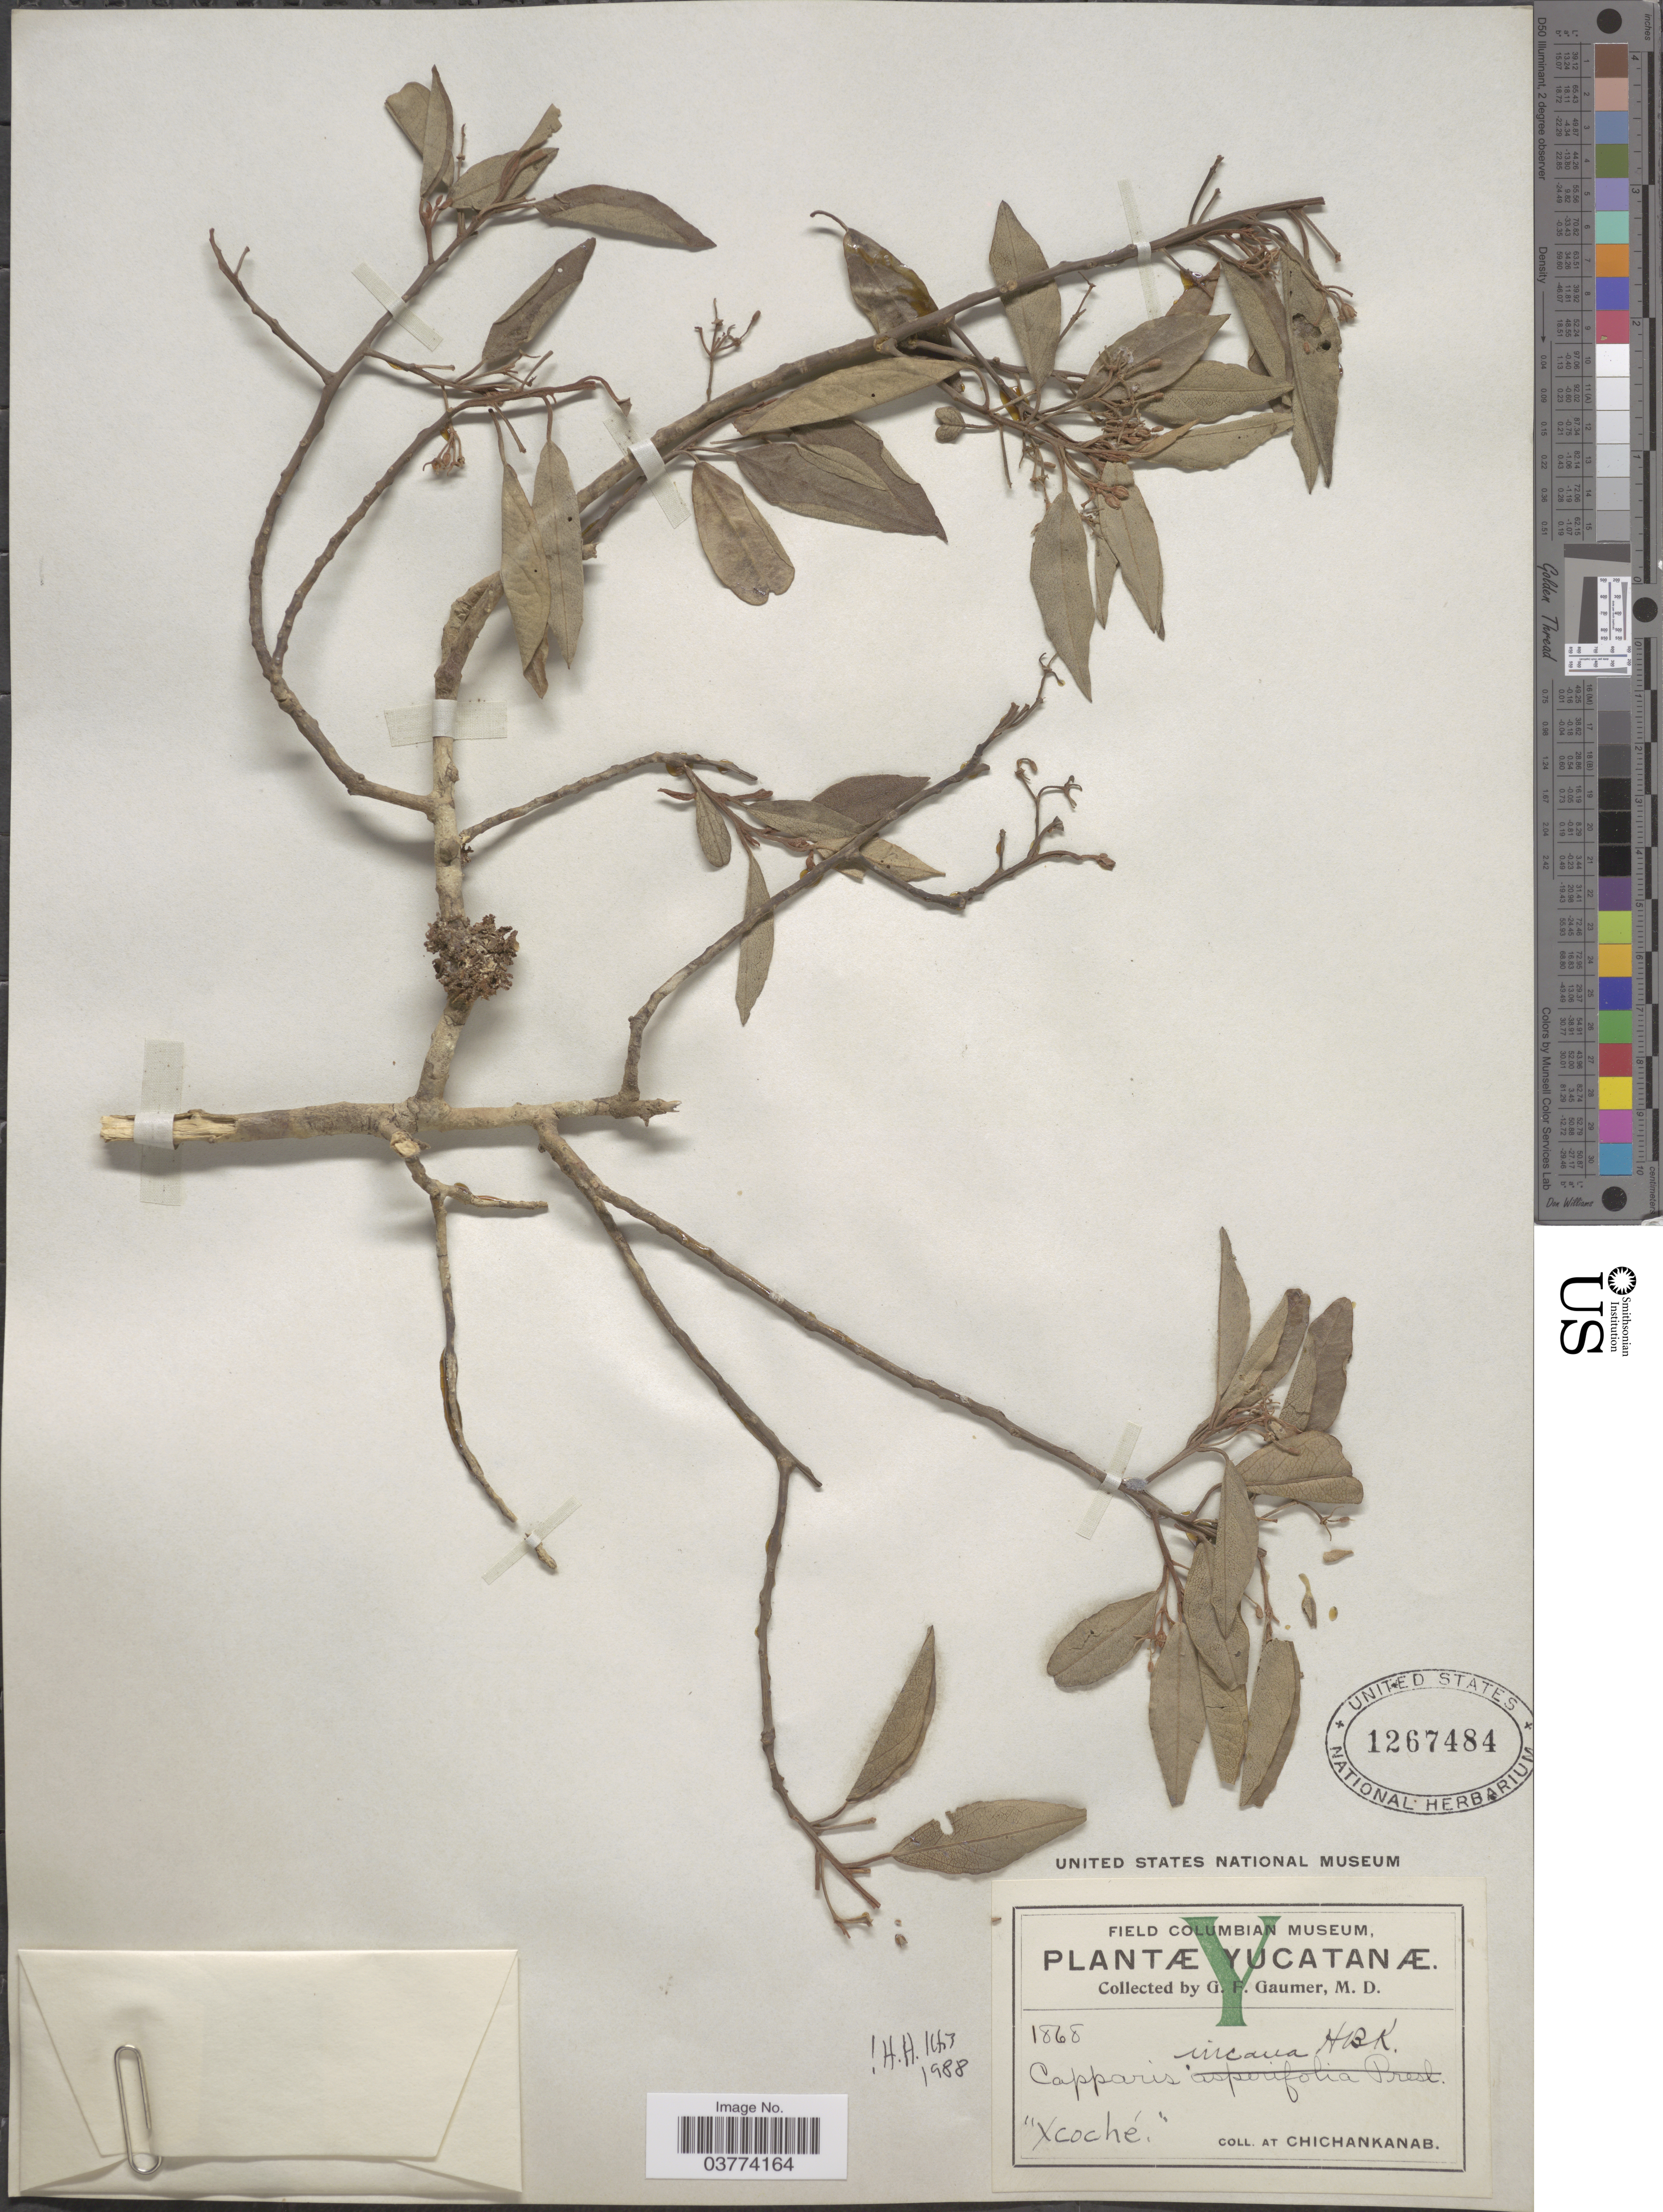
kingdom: Plantae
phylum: Tracheophyta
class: Magnoliopsida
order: Brassicales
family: Capparaceae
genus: Quadrella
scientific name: Quadrella incana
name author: (Kunth) Iltis & Cornejo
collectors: G. F. Gaumer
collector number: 1868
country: Mexico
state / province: Yucatán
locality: At Chichankanab.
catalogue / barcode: US 1267484